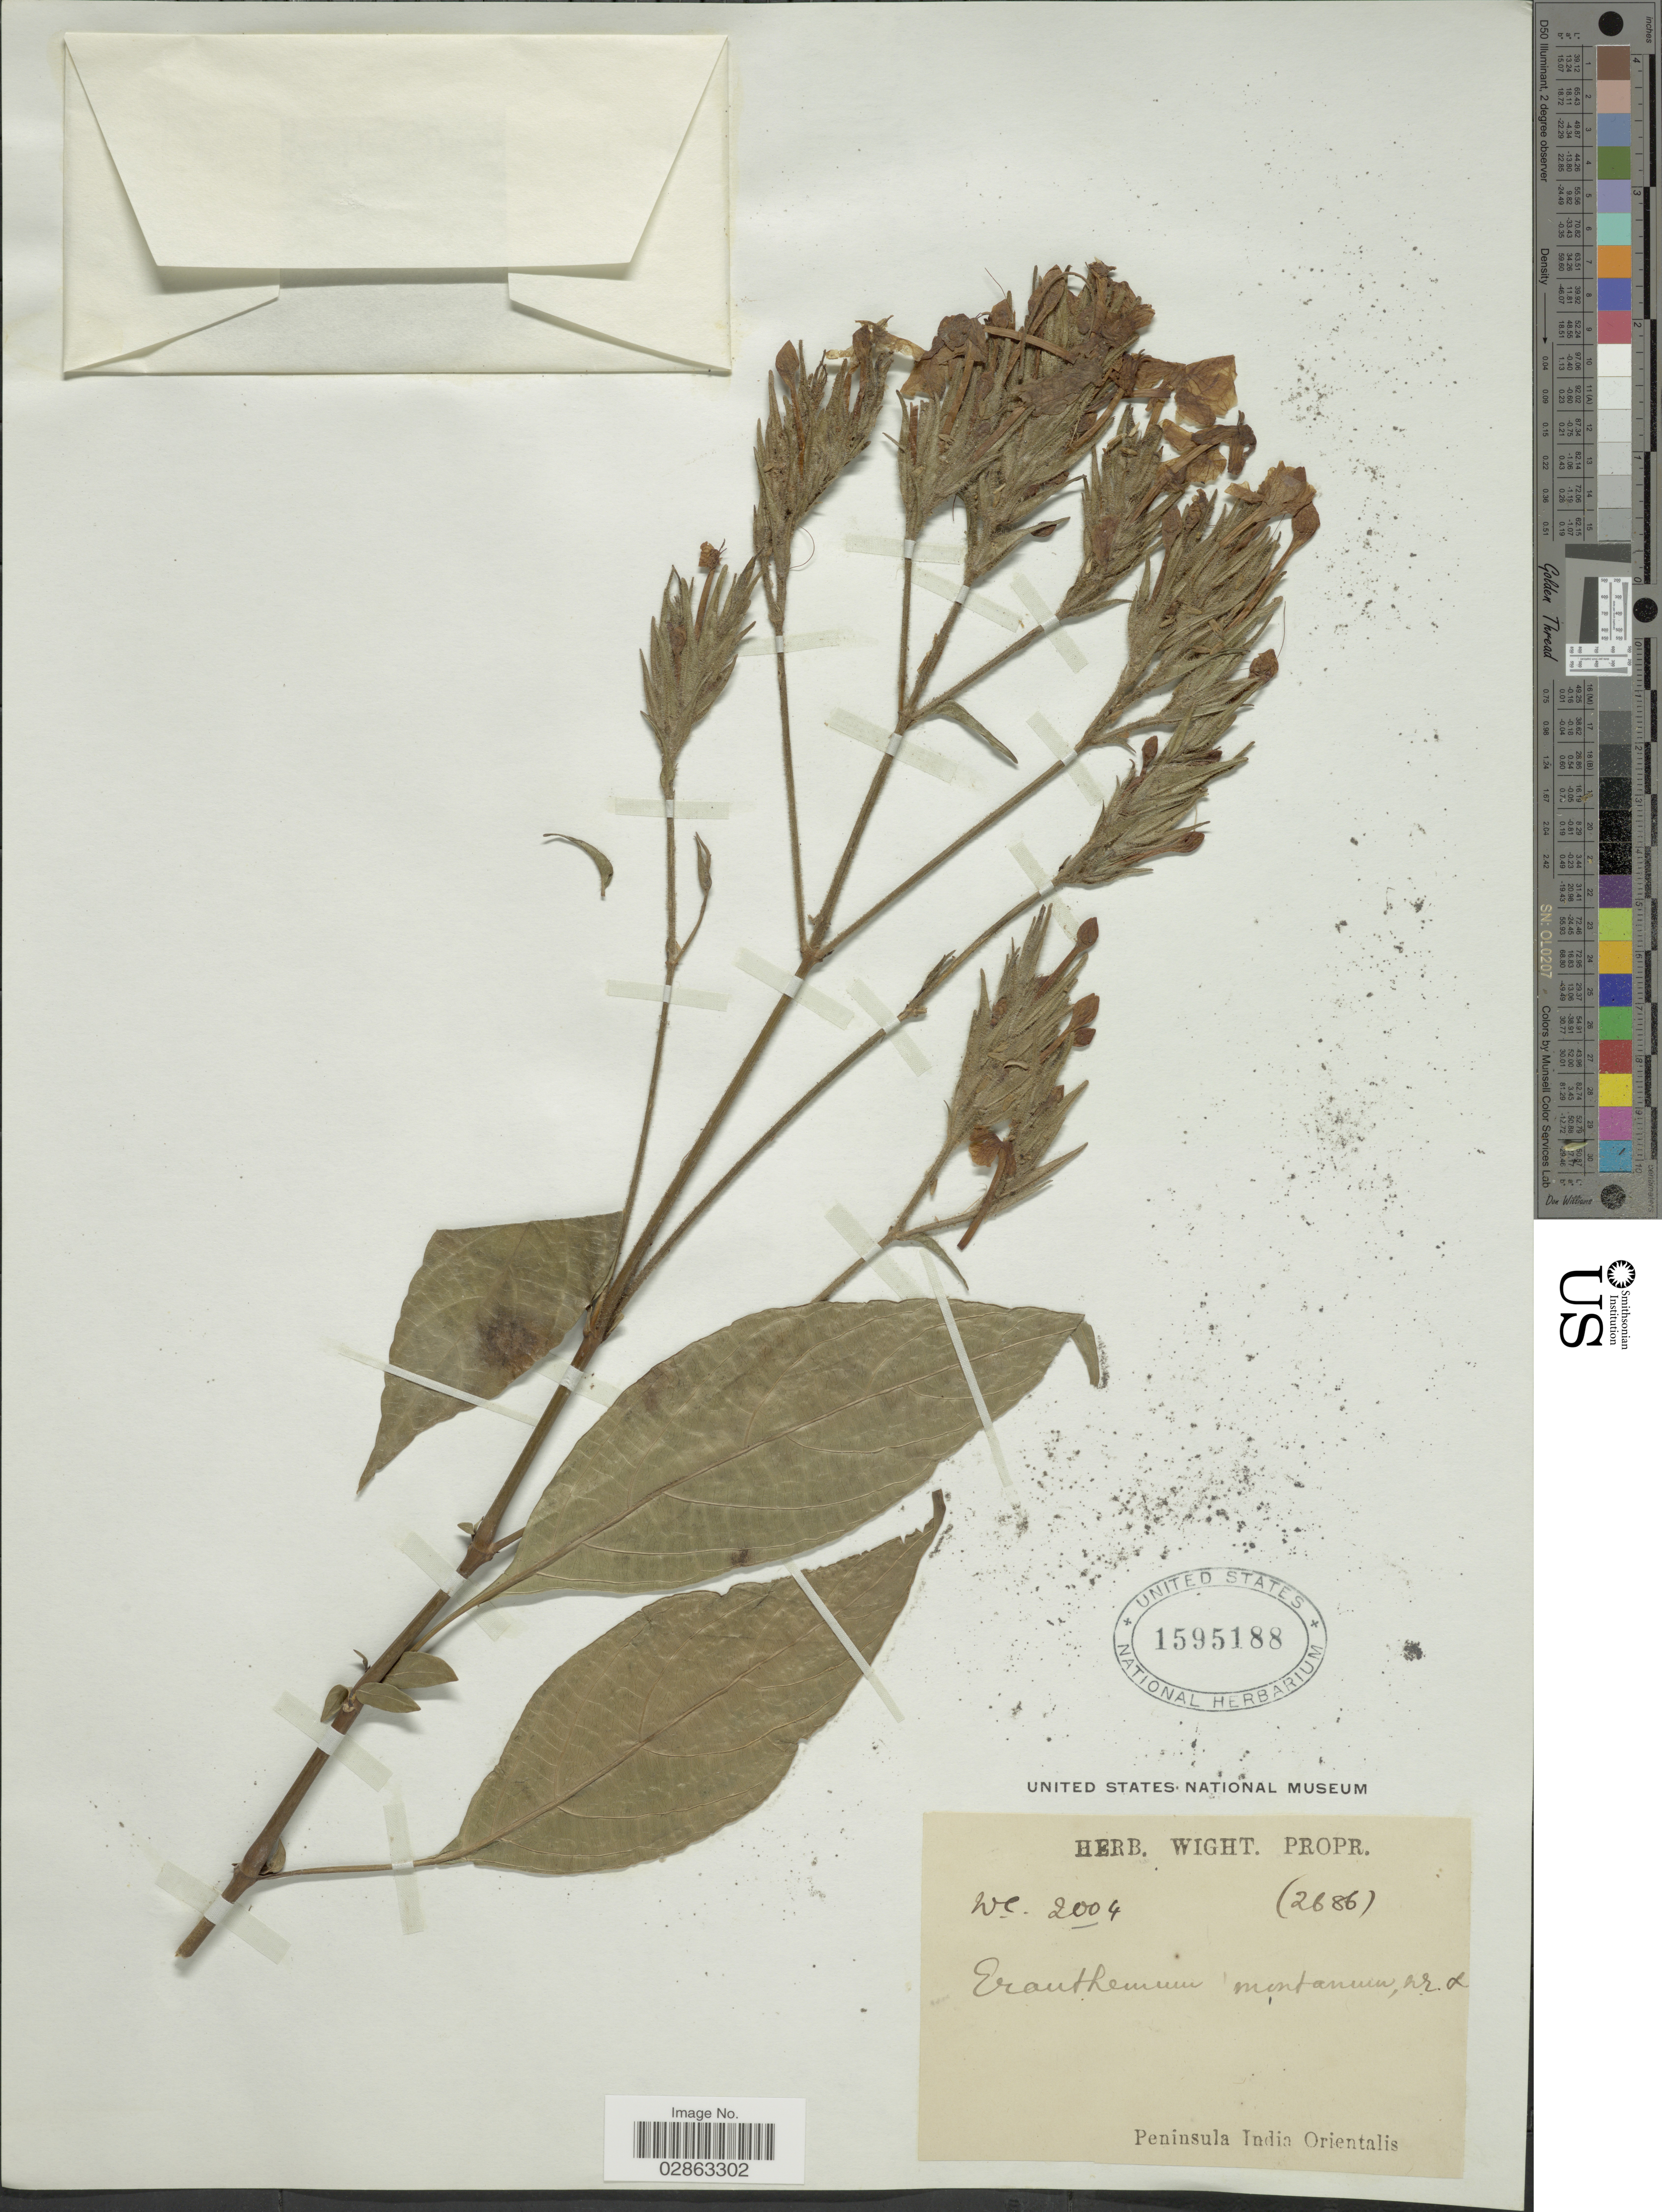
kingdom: Plantae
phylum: Tracheophyta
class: Magnoliopsida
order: Lamiales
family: Acanthaceae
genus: Eranthemum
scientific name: Eranthemum montanum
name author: Roxb.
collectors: ex Herb. Wight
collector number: D.C.2004 (2686)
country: India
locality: Peninsula India Orientalis.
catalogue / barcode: US 1595188